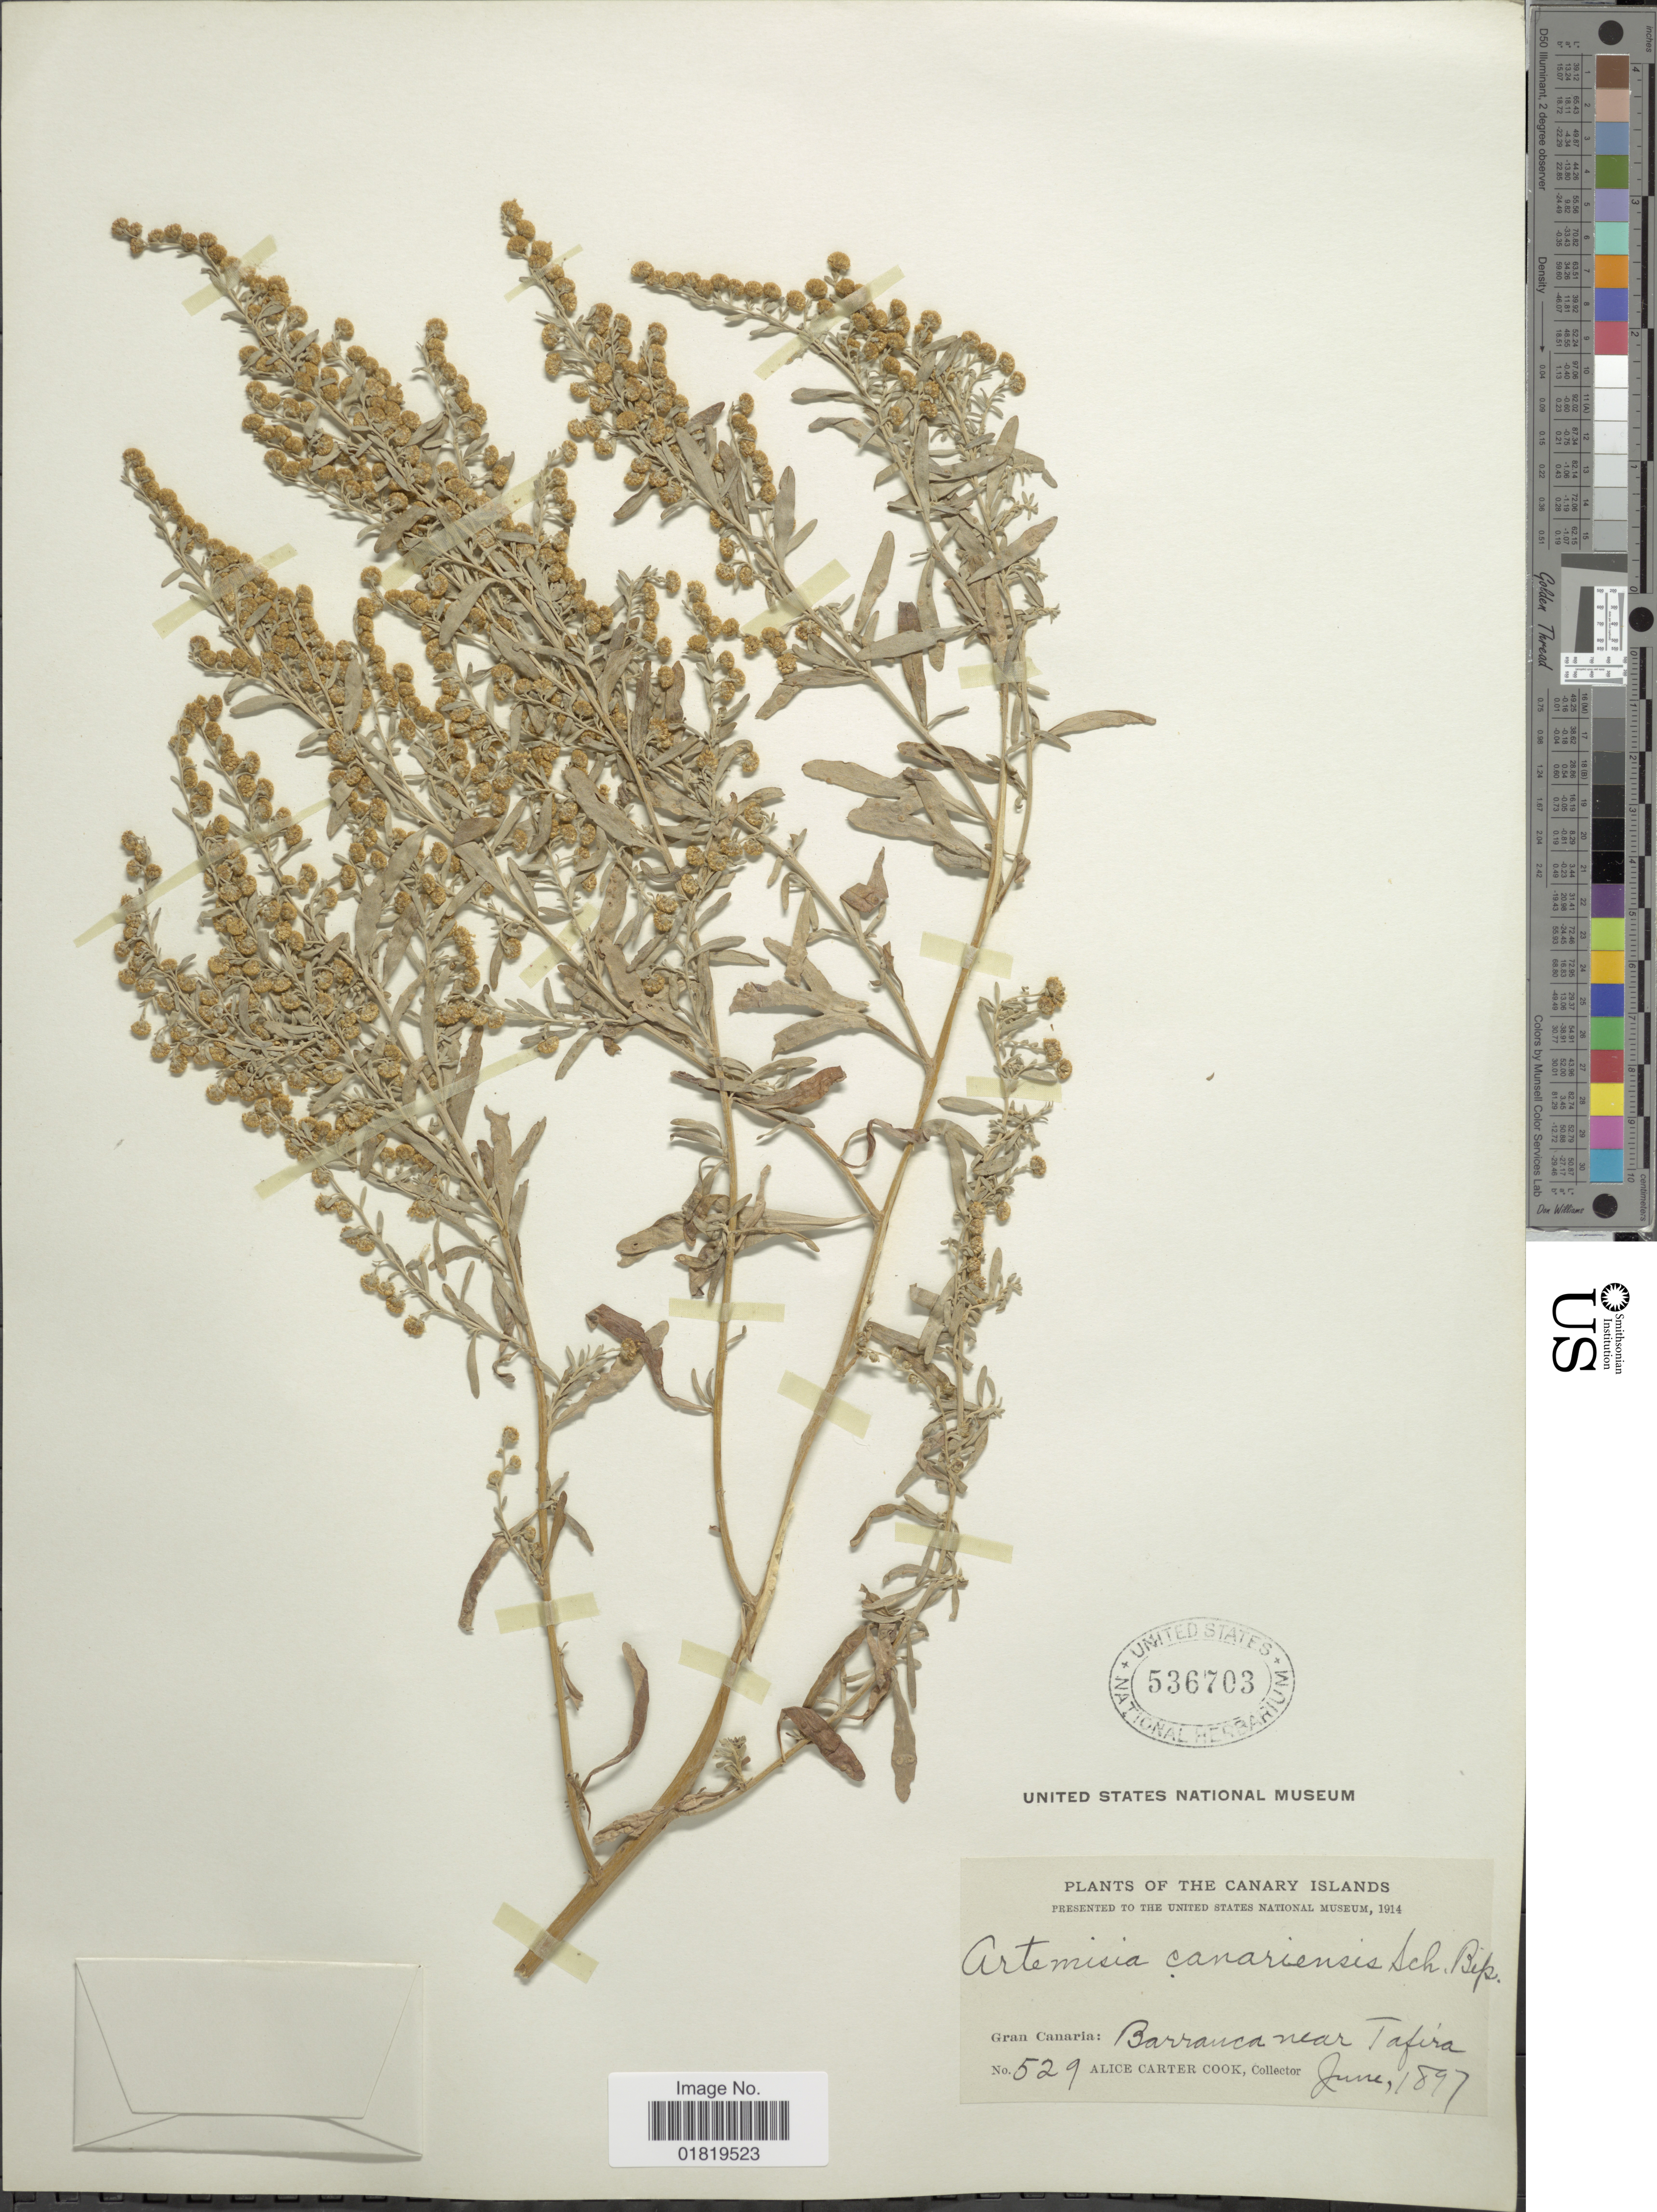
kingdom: Plantae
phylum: Tracheophyta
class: Magnoliopsida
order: Asterales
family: Asteraceae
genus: Artemisia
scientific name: Artemisia canariensis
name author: Less.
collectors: Alice C. Cook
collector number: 529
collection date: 1897-06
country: Spain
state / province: Canarias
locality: The Canary Islands, Gran Canaria: Barranca near Tafira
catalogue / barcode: US 536703